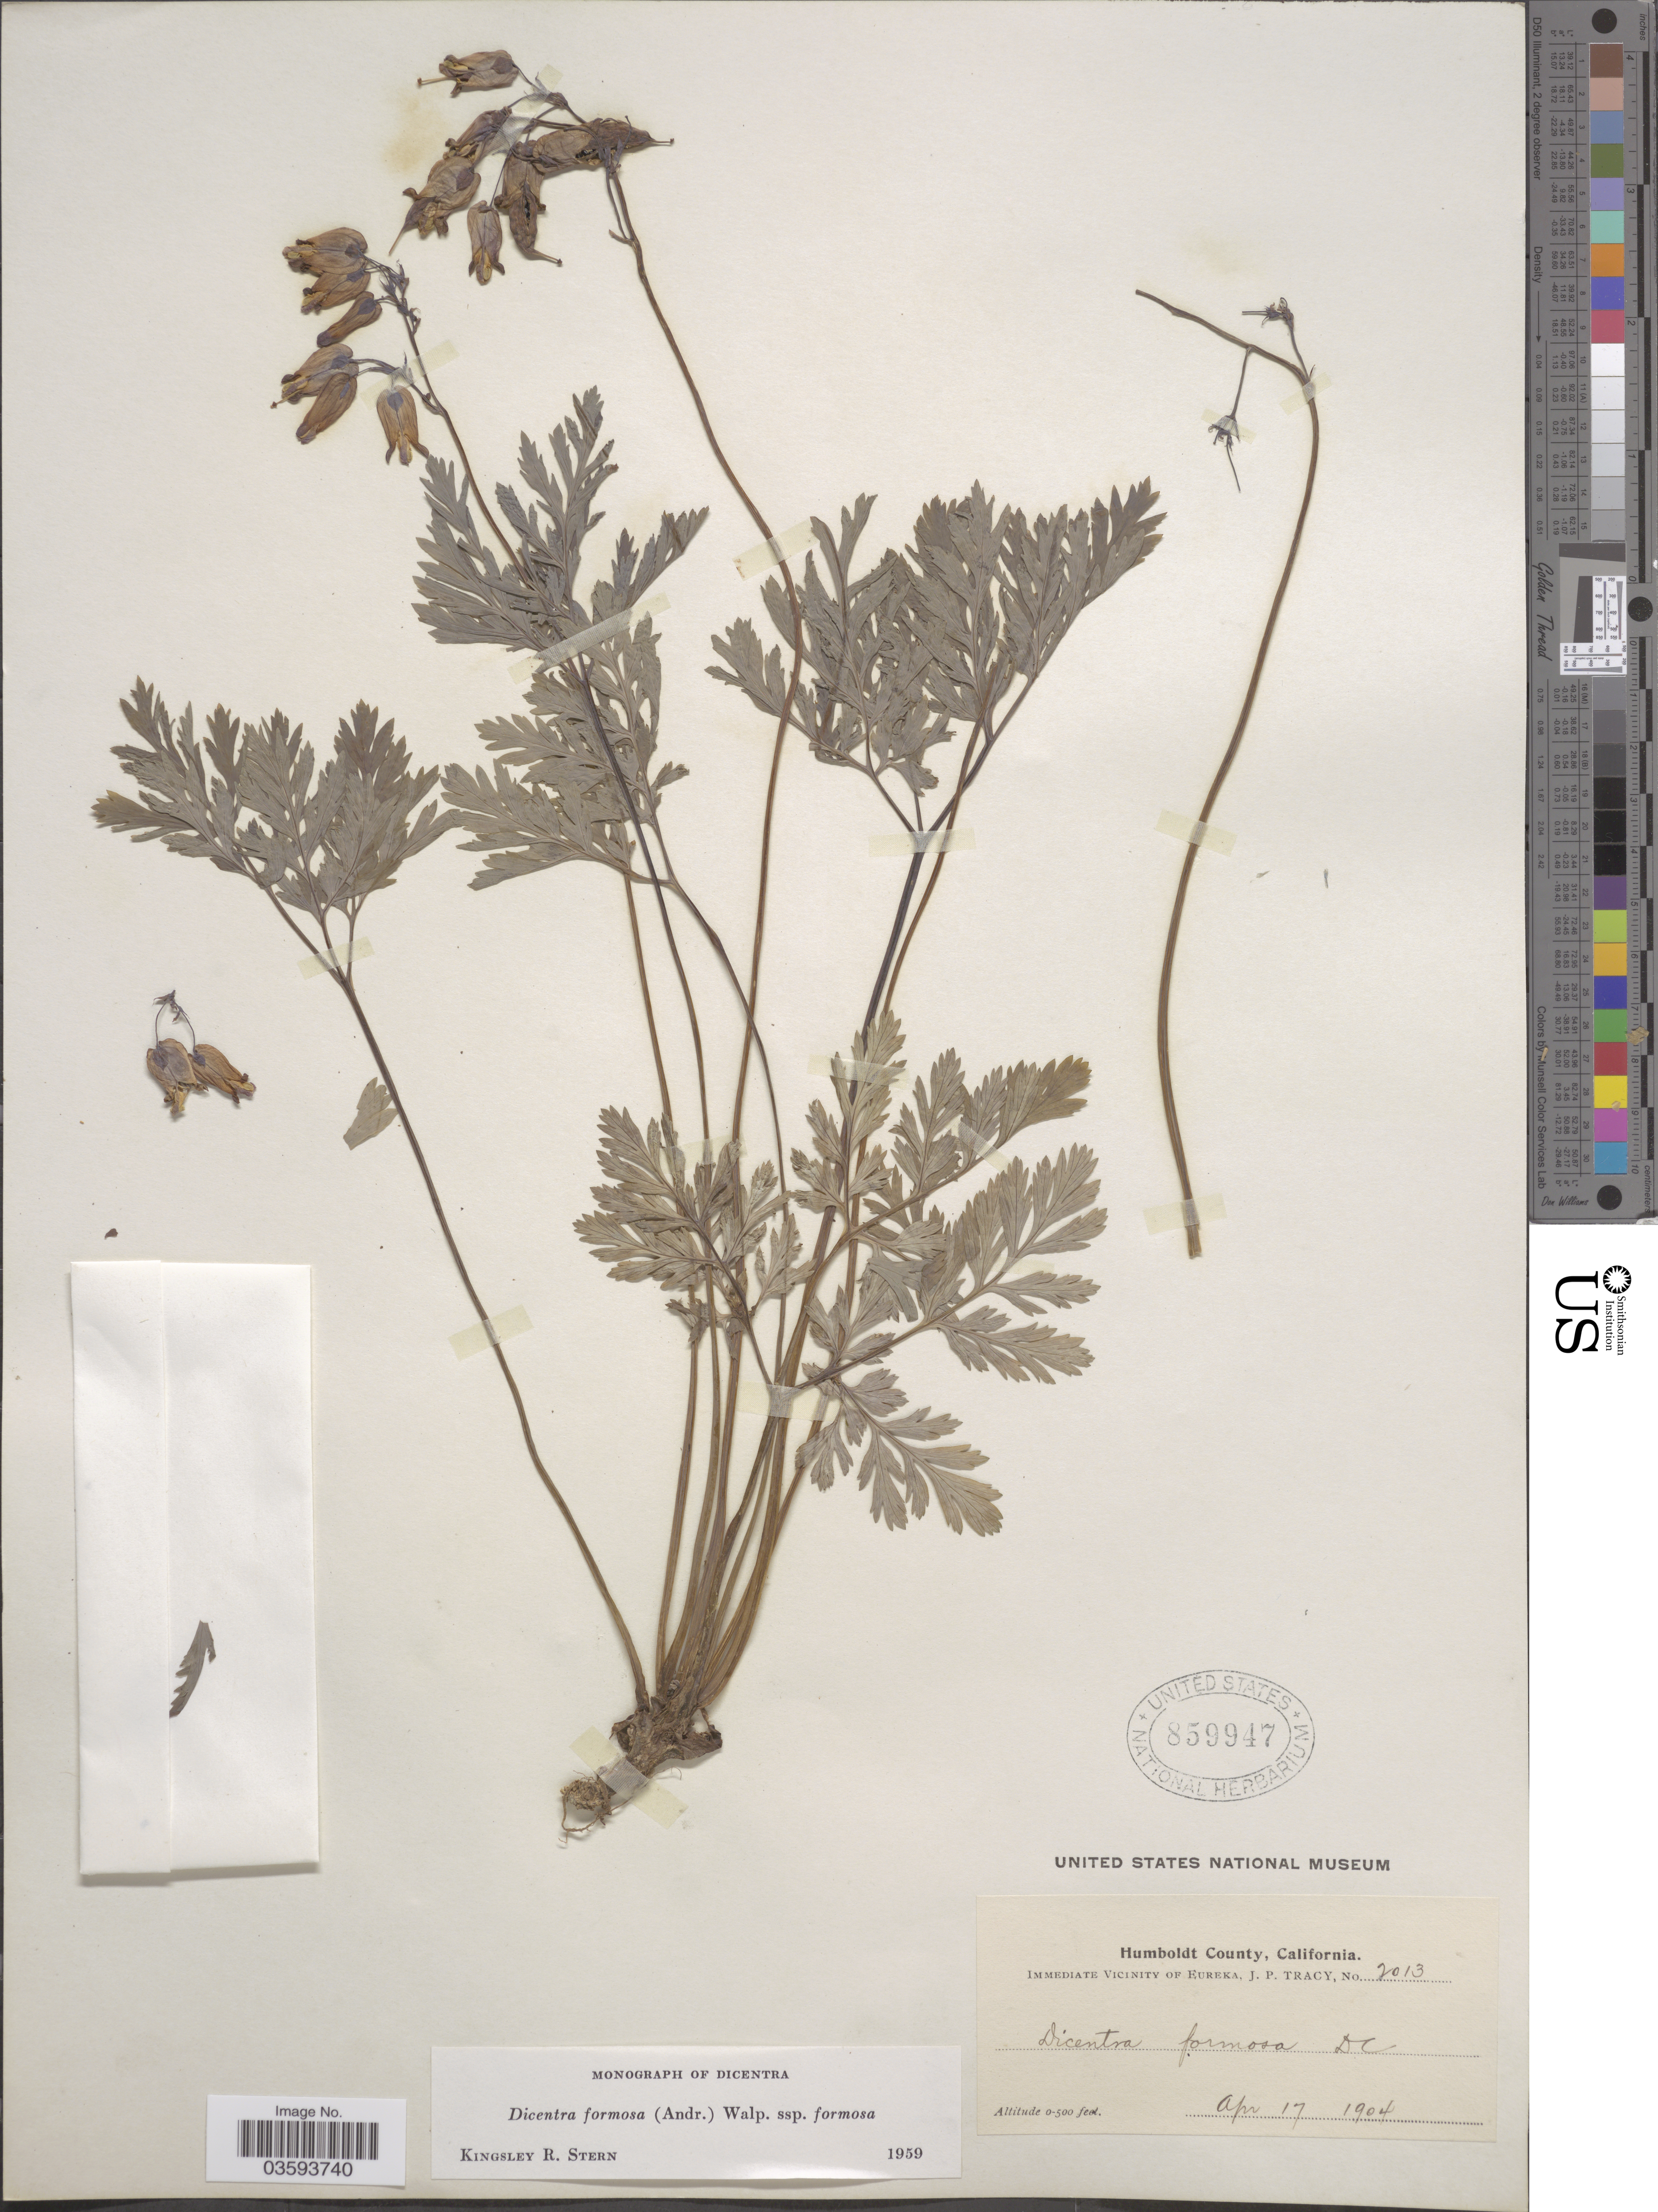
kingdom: Plantae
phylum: Tracheophyta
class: Magnoliopsida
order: Ranunculales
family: Papaveraceae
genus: Dicentra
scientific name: Dicentra formosa subsp. formosa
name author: (Haw.) Walp.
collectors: J. Tracy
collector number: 2013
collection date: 1904-04-17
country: United States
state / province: California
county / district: Humboldt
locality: Humboldt County. Immediate Vicinity of Eureka.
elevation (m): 0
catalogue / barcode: US 859947